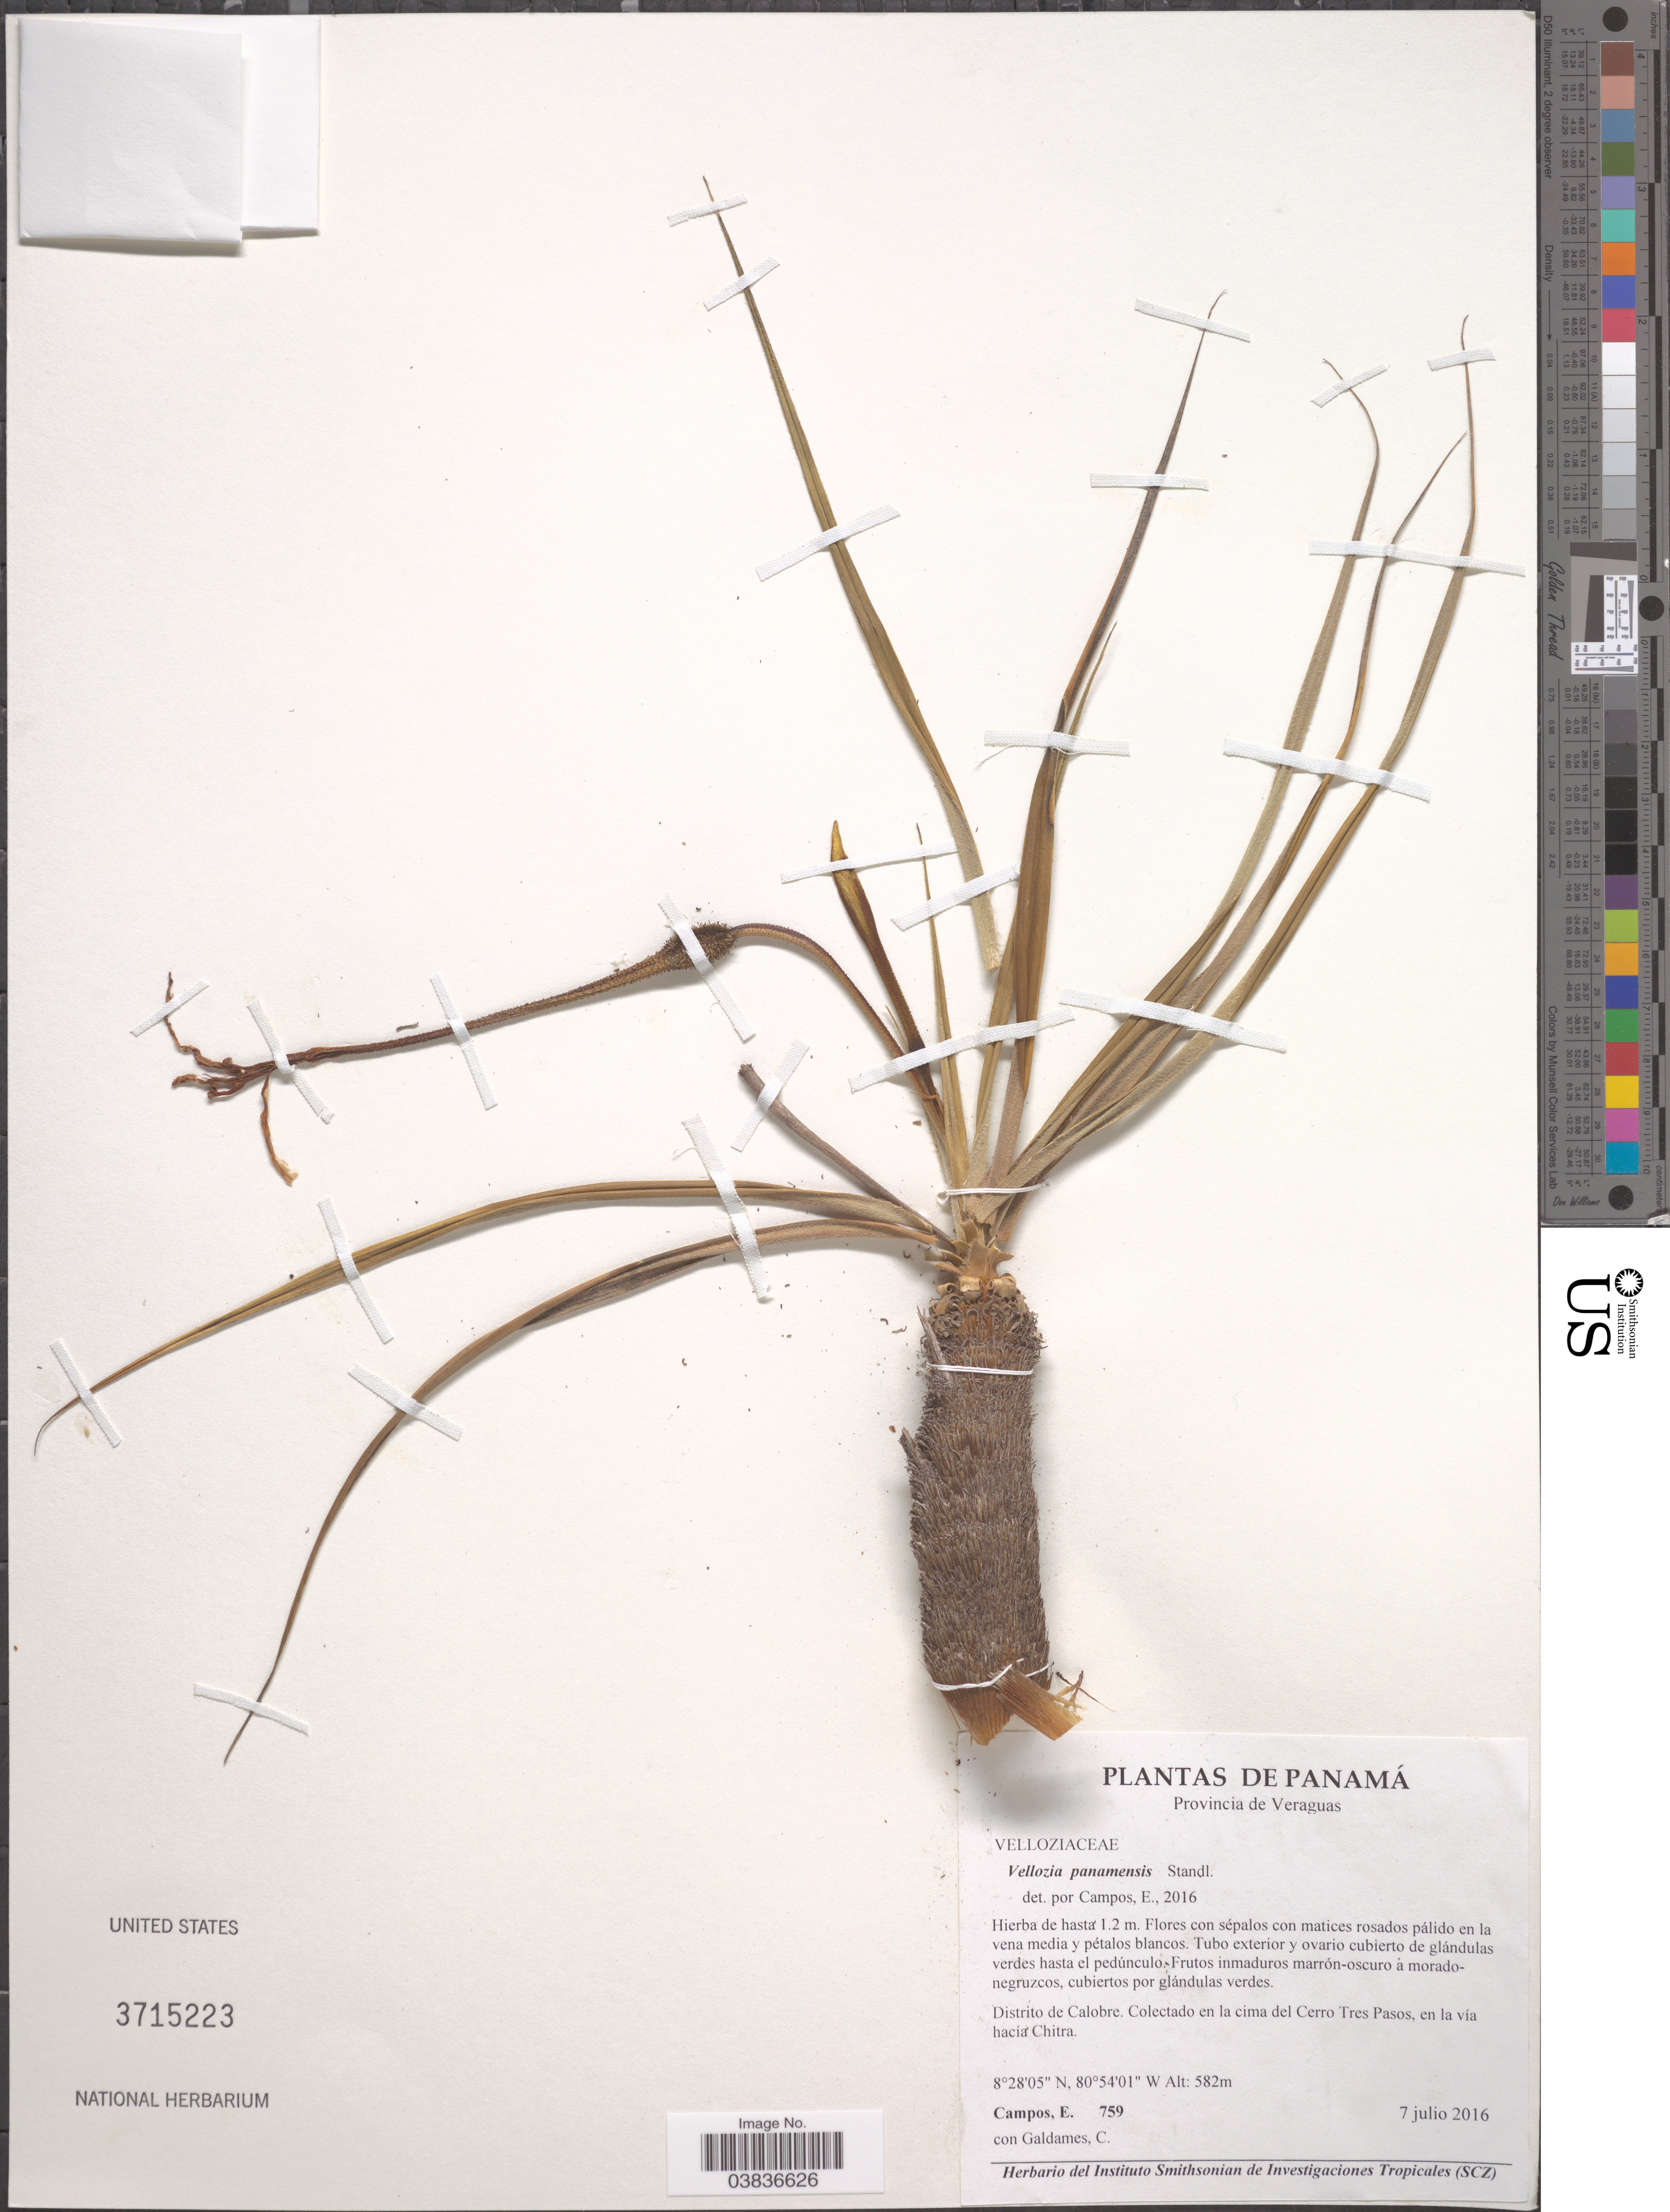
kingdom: Plantae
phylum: Tracheophyta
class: Liliopsida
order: Pandanales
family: Velloziaceae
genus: Vellozia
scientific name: Vellozia tubiflora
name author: (A. Rich.) Kunth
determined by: Lopes, J. C.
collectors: E. Campos & C. Galdames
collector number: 759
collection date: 2016-07-07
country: Panama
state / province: Veraguas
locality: Distrito de Calobre. En la cima del Cerro Tres Pasos, en la vía hacía Chitra.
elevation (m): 582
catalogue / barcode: US 3715223